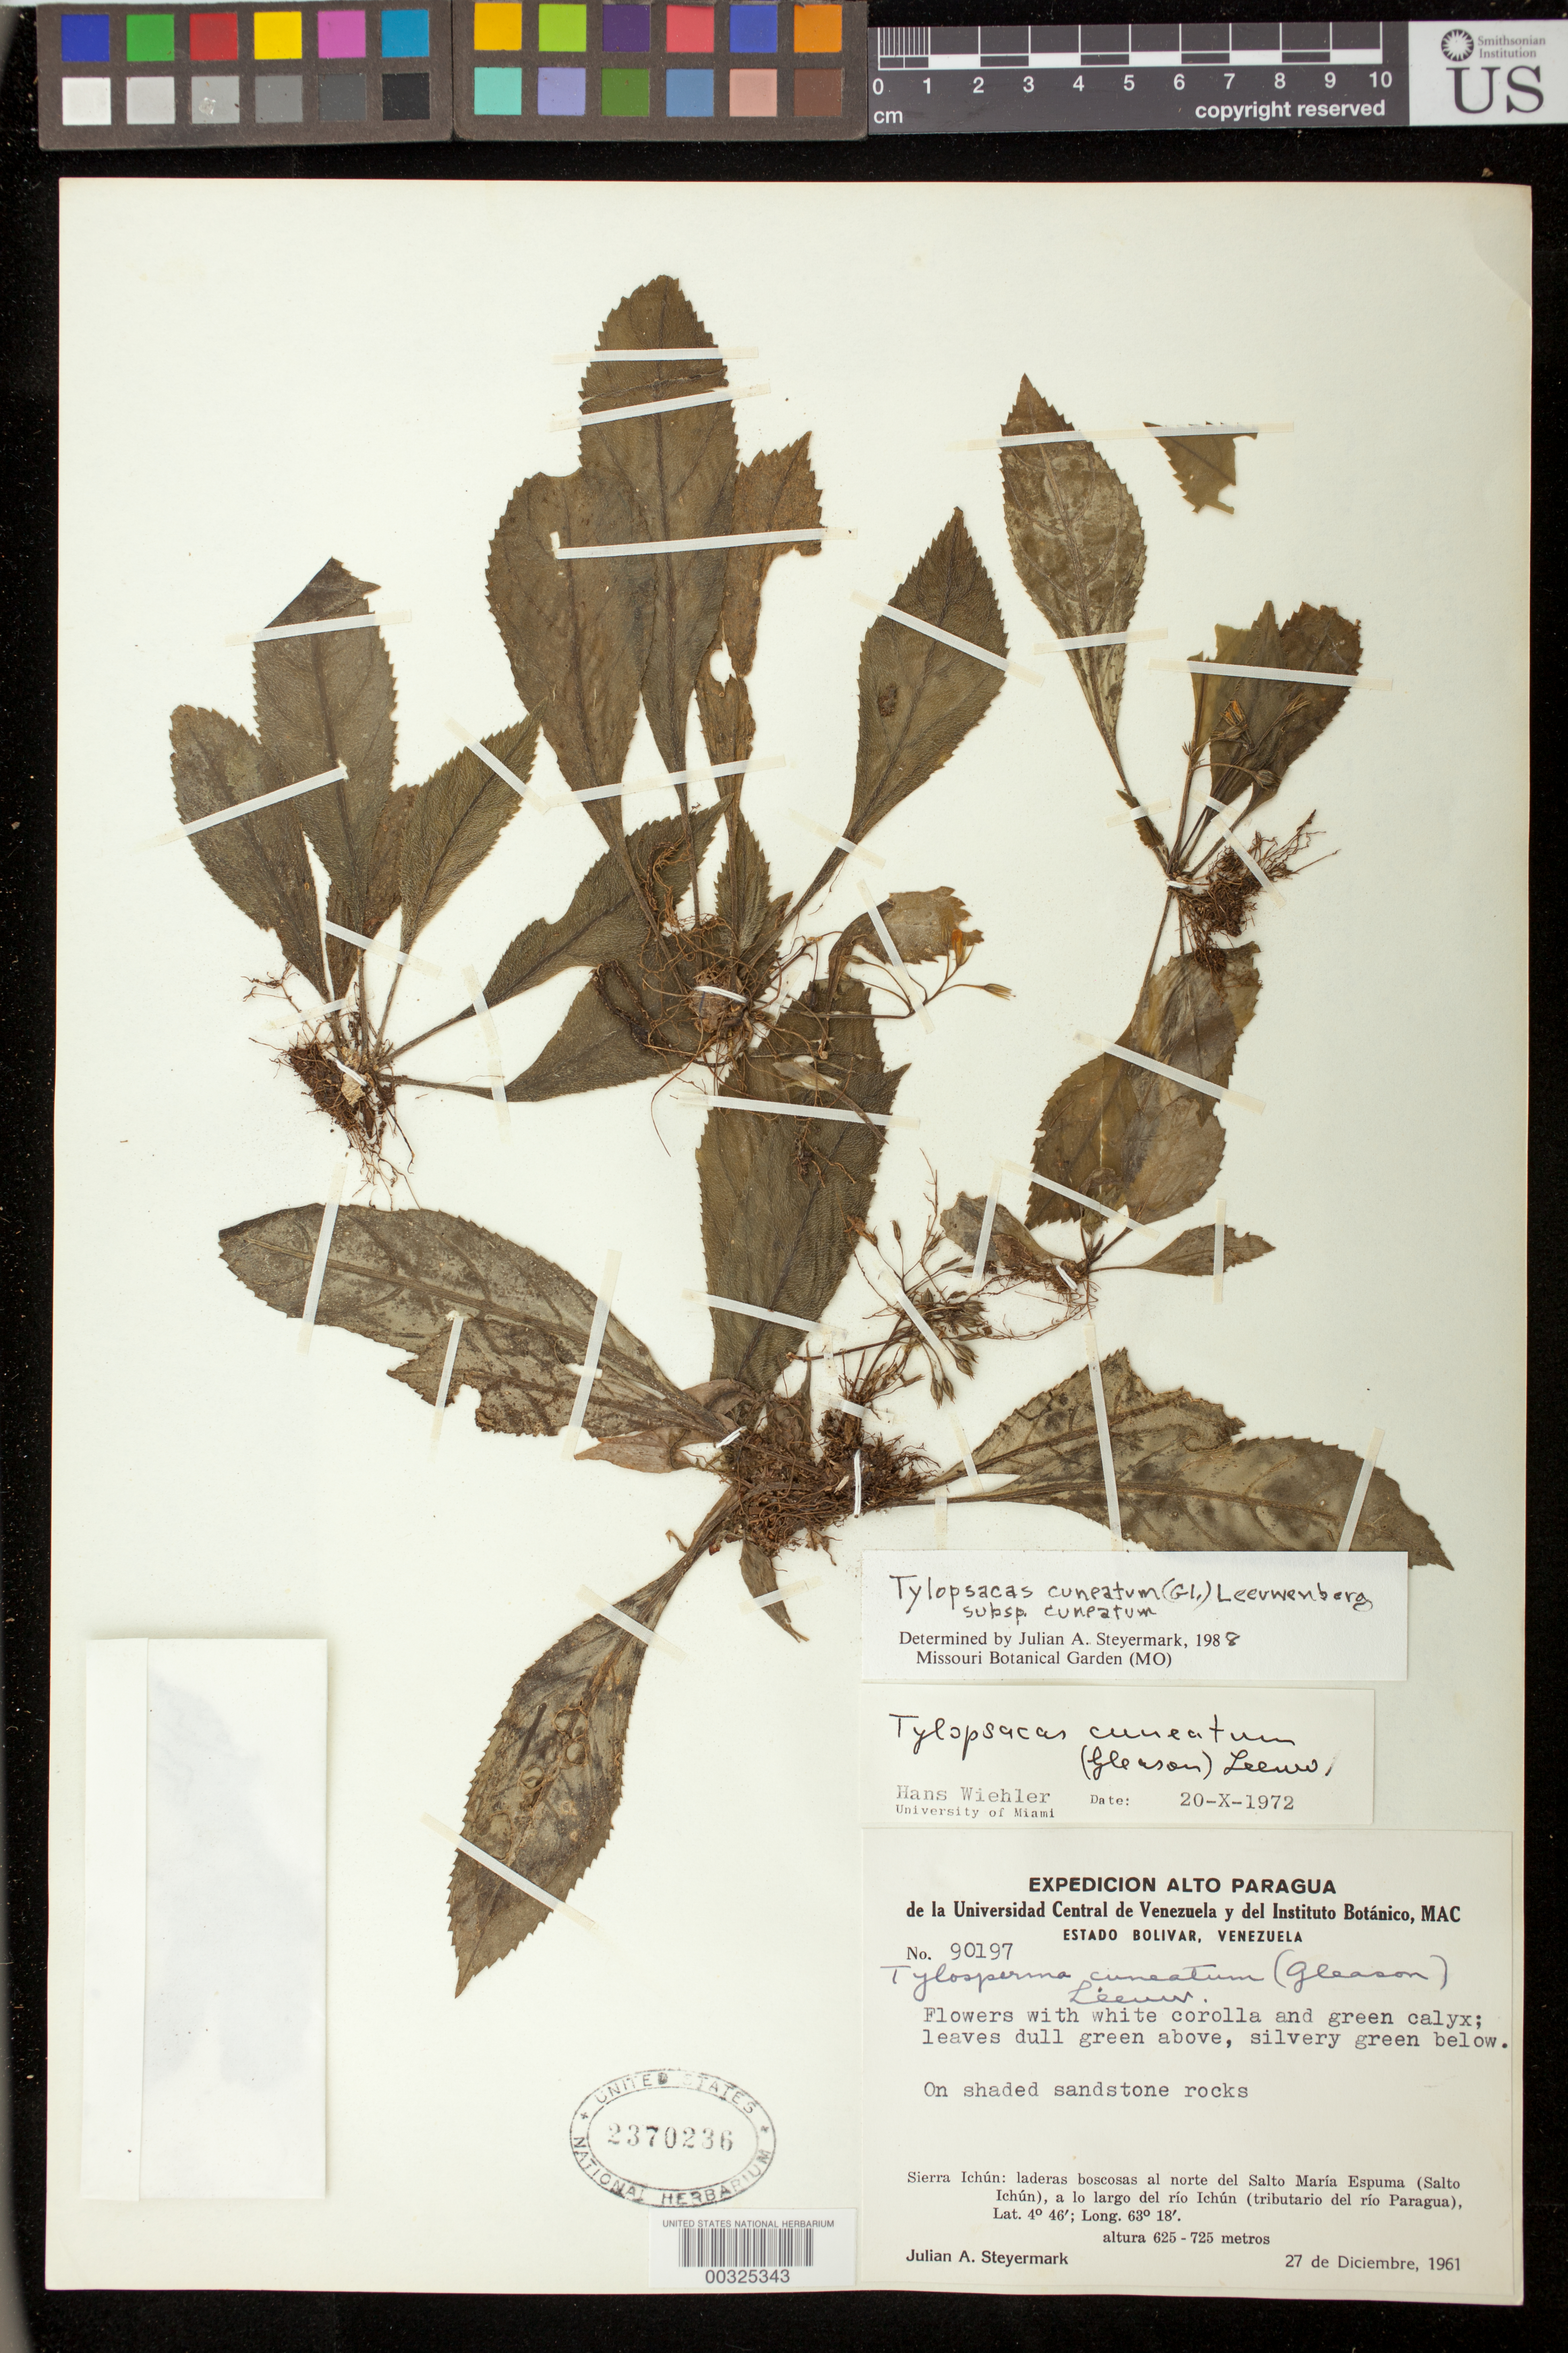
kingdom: Plantae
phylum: Tracheophyta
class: Magnoliopsida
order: Lamiales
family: Gesneriaceae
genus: Tylopsacas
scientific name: Tylopsacas cuneata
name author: (Gleason) Leeuwenb.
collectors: J. Steyermark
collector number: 90197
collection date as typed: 27 Dec 1961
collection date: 1961-12-27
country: Venezuela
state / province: Bolívar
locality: Sierra Ichun, ...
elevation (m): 625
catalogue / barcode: US 2370236